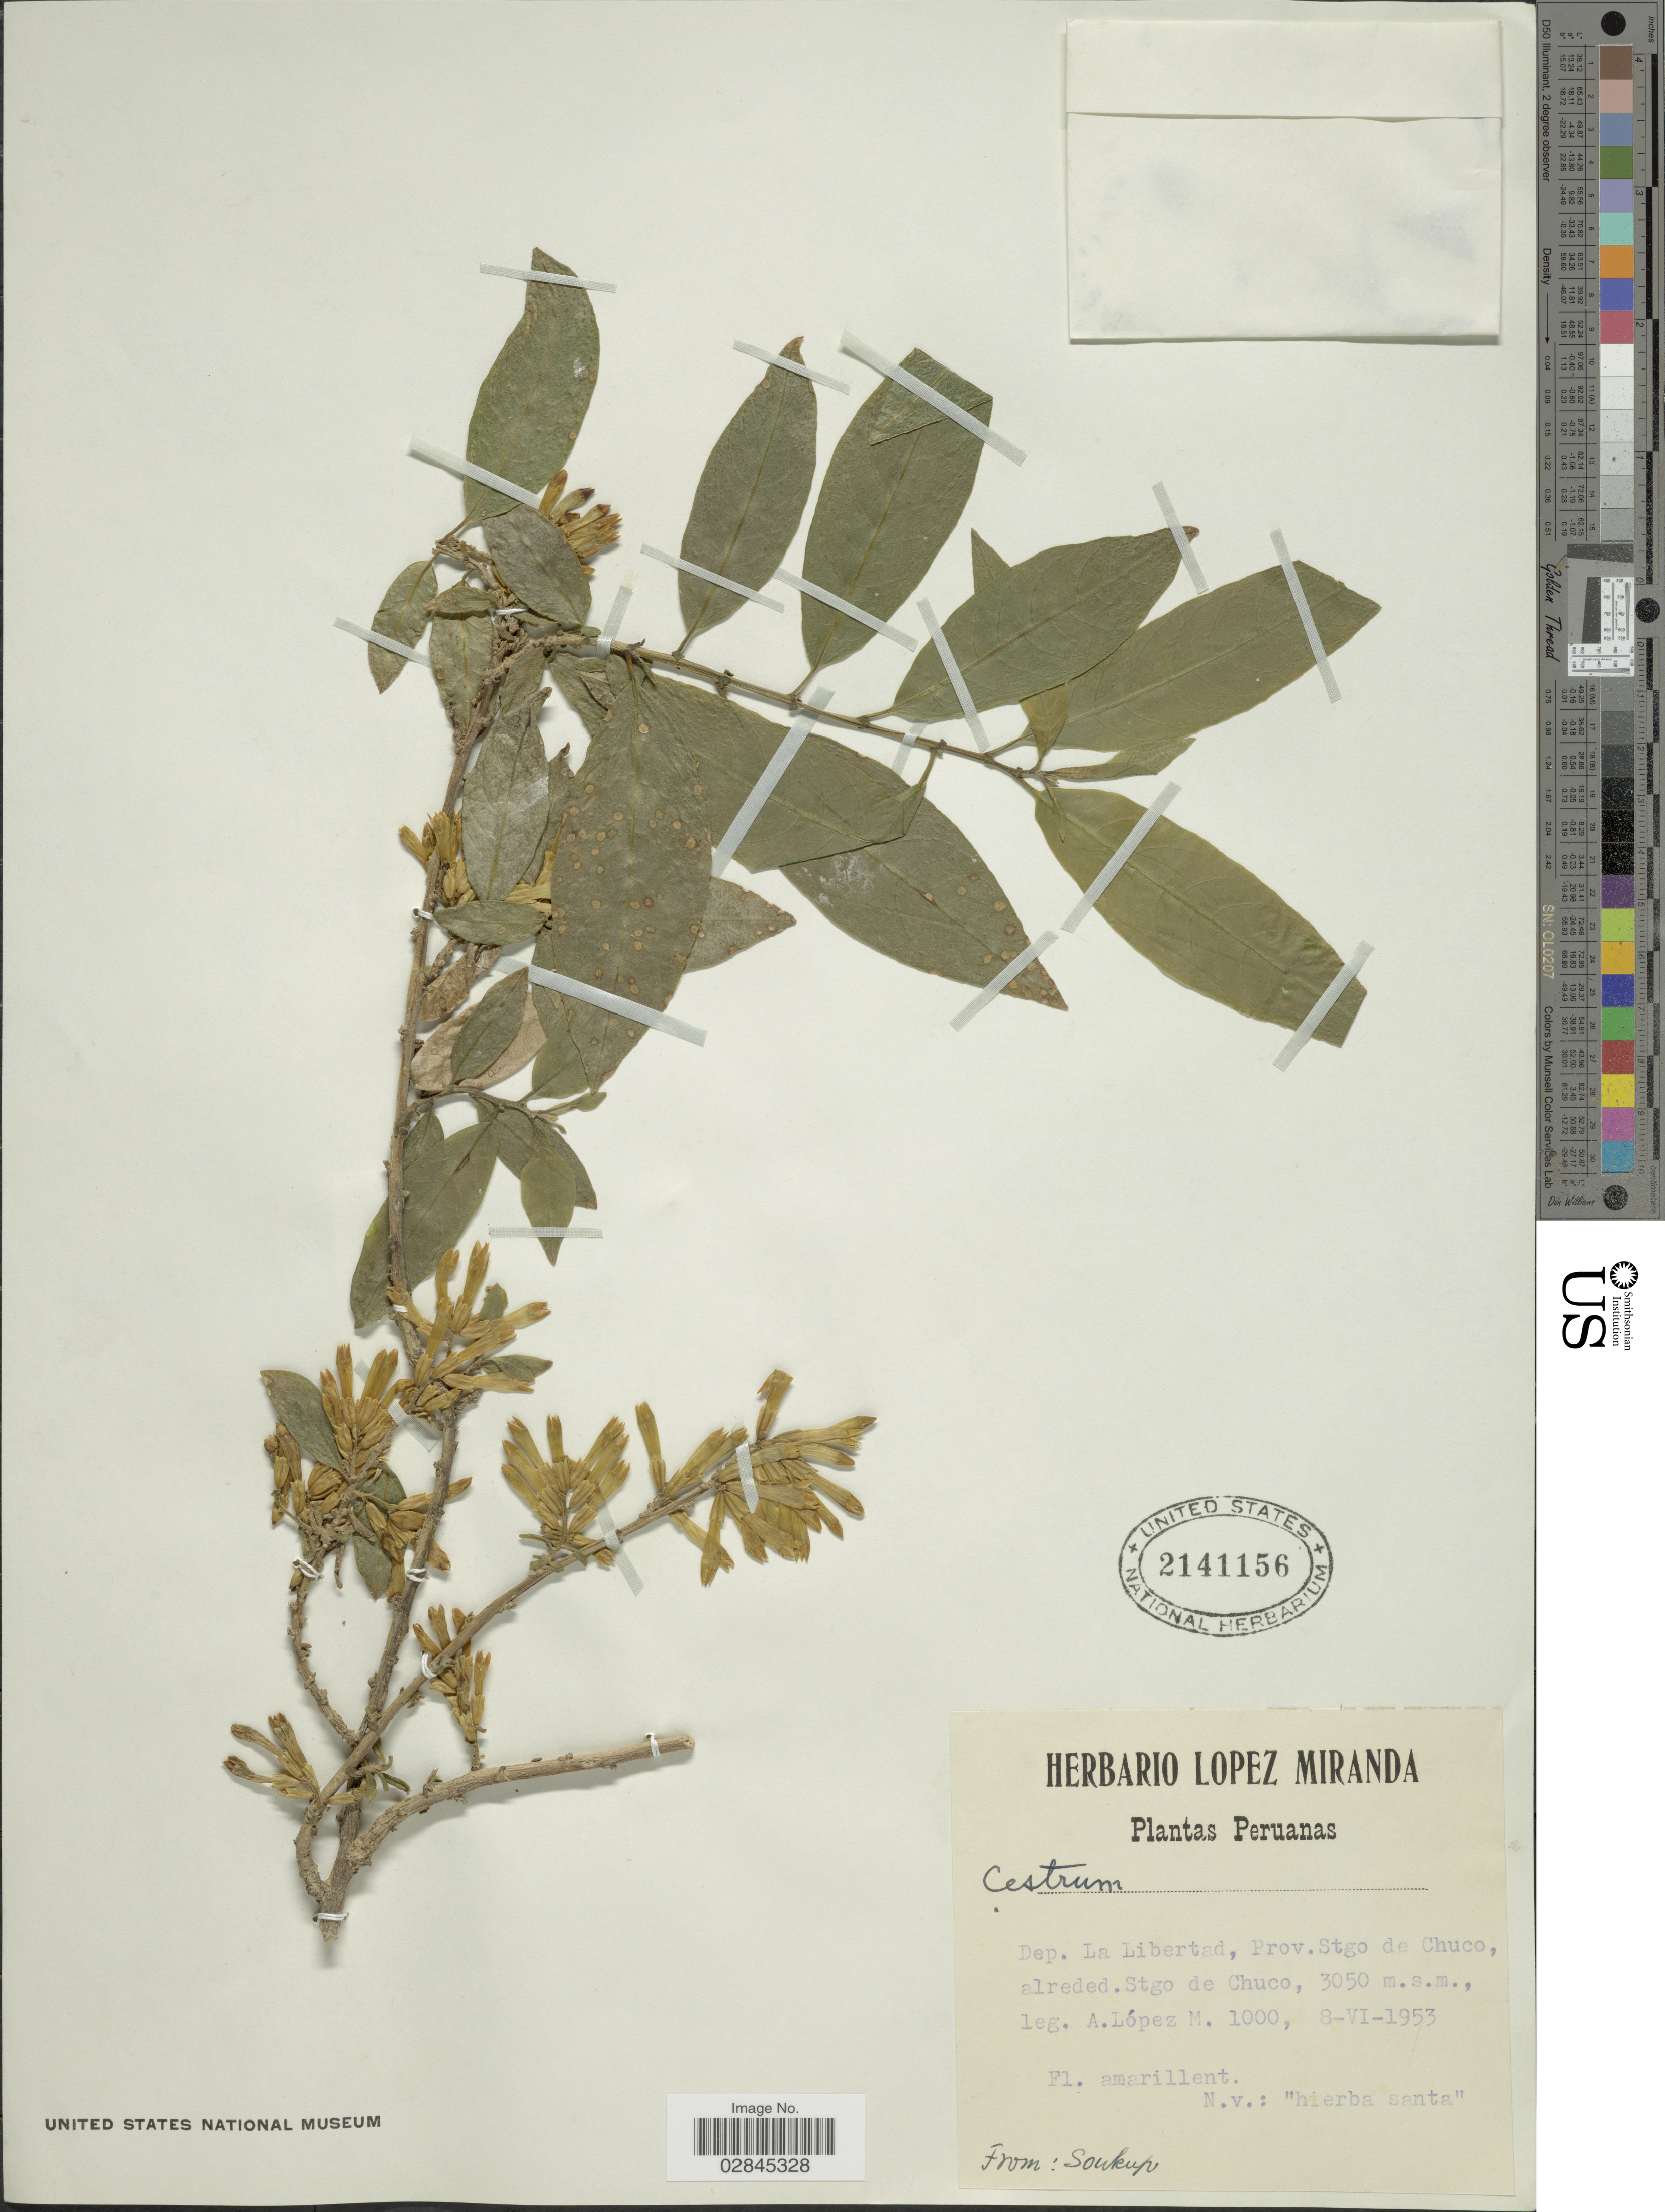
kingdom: Plantae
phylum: Tracheophyta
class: Magnoliopsida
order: Solanales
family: Solanaceae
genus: Cestrum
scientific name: Cestrum sp.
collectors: A. López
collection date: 1953-06-08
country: Peru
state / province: La Libertad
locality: Dep. La Libertad, Prov. Stgo de Chuco, alreded. Stgo de Chuco.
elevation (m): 3050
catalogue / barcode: US 2141156